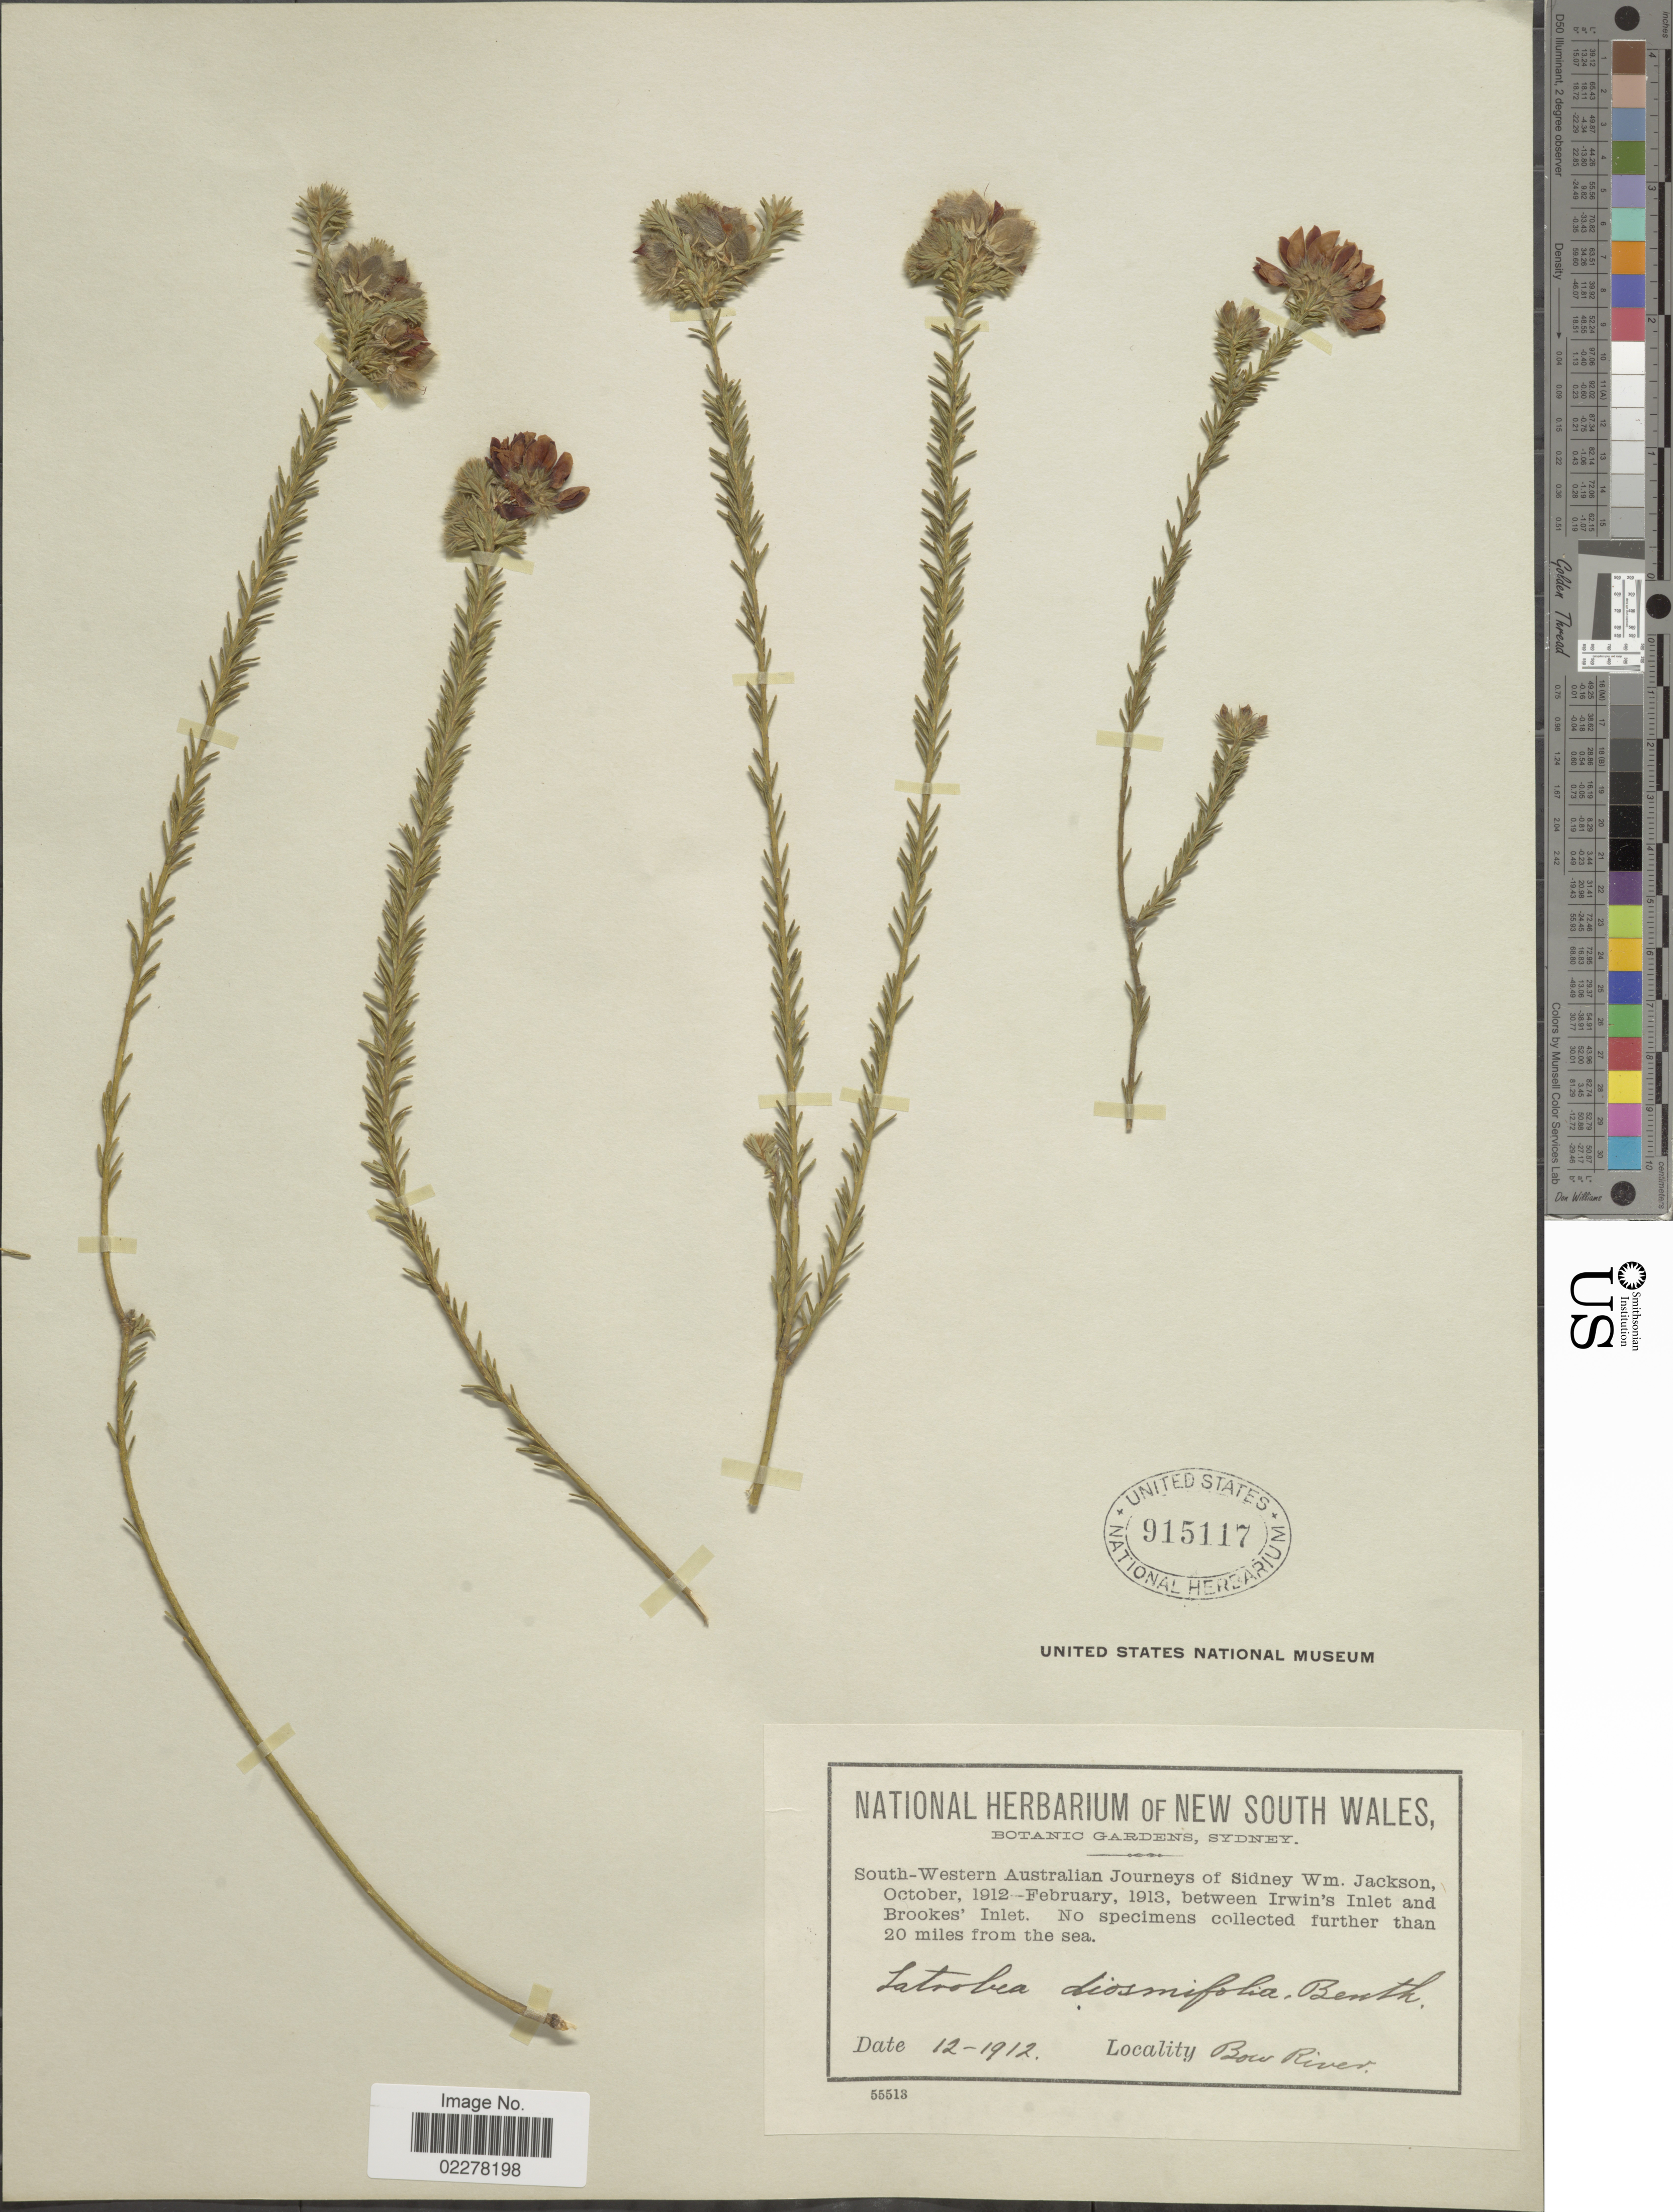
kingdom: Plantae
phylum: Tracheophyta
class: Magnoliopsida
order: Fabales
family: Fabaceae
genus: Latrobea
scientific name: Latrobea diosmifolia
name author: (Benth.) Benth.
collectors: Jackson, S. W.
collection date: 1912-12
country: Australia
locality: South-Western Australia. Between Irwin's Inlet and Brookes' Inlet. Bow River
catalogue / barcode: US 915117